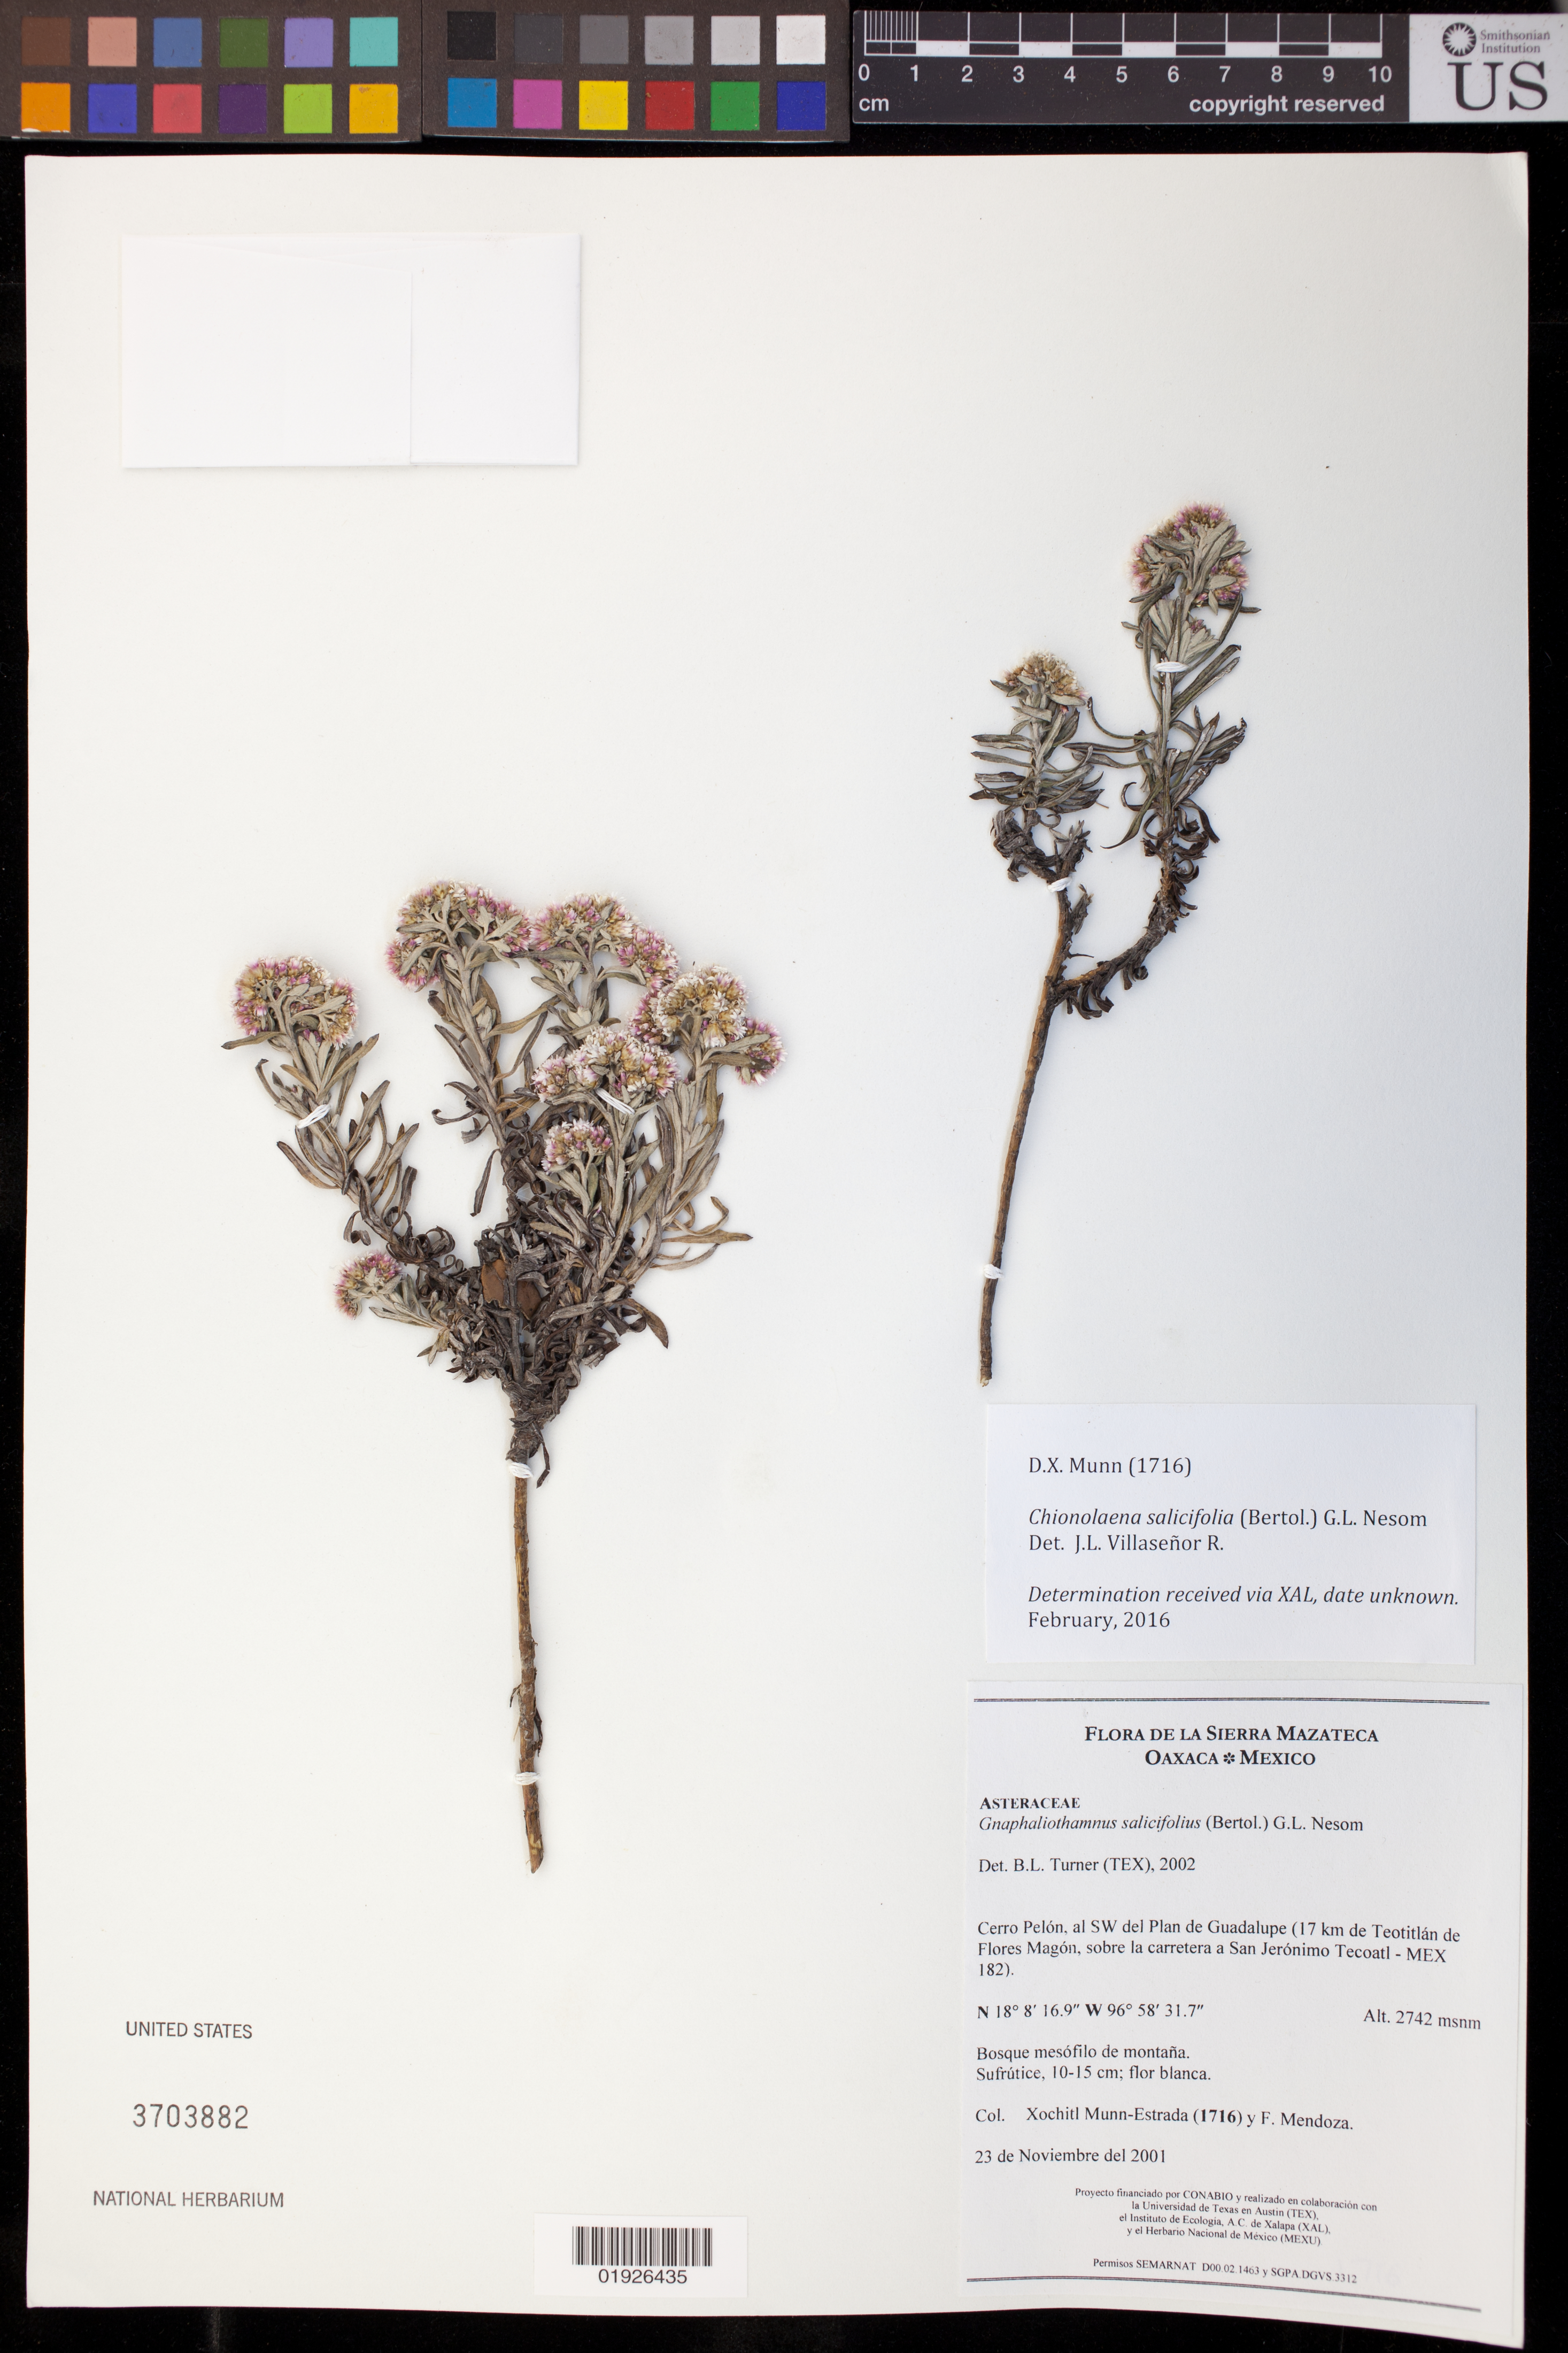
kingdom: Plantae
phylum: Tracheophyta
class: Magnoliopsida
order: Asterales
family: Asteraceae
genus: Chionolaena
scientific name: Chionolaena salicifolia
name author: (Bertol.) G.L. Nesom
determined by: Villasenor, J. L.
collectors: X. Munn-Estrada & F. Mendoza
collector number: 1716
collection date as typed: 23 de Noviembre del 2001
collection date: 2001-11-23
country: Mexico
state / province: Oaxaca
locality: Cerro Pelon, al SW del Plan de Guadalupe (17 km de Teotitlan de Flores Magon, sobre la carretera a San Jeronimo Tecoatl - MEX 182)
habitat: Bosque mesofilo de montana.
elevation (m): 2742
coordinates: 18 8 16.9 N, 96 58 31.7 W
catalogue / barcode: US 3703882